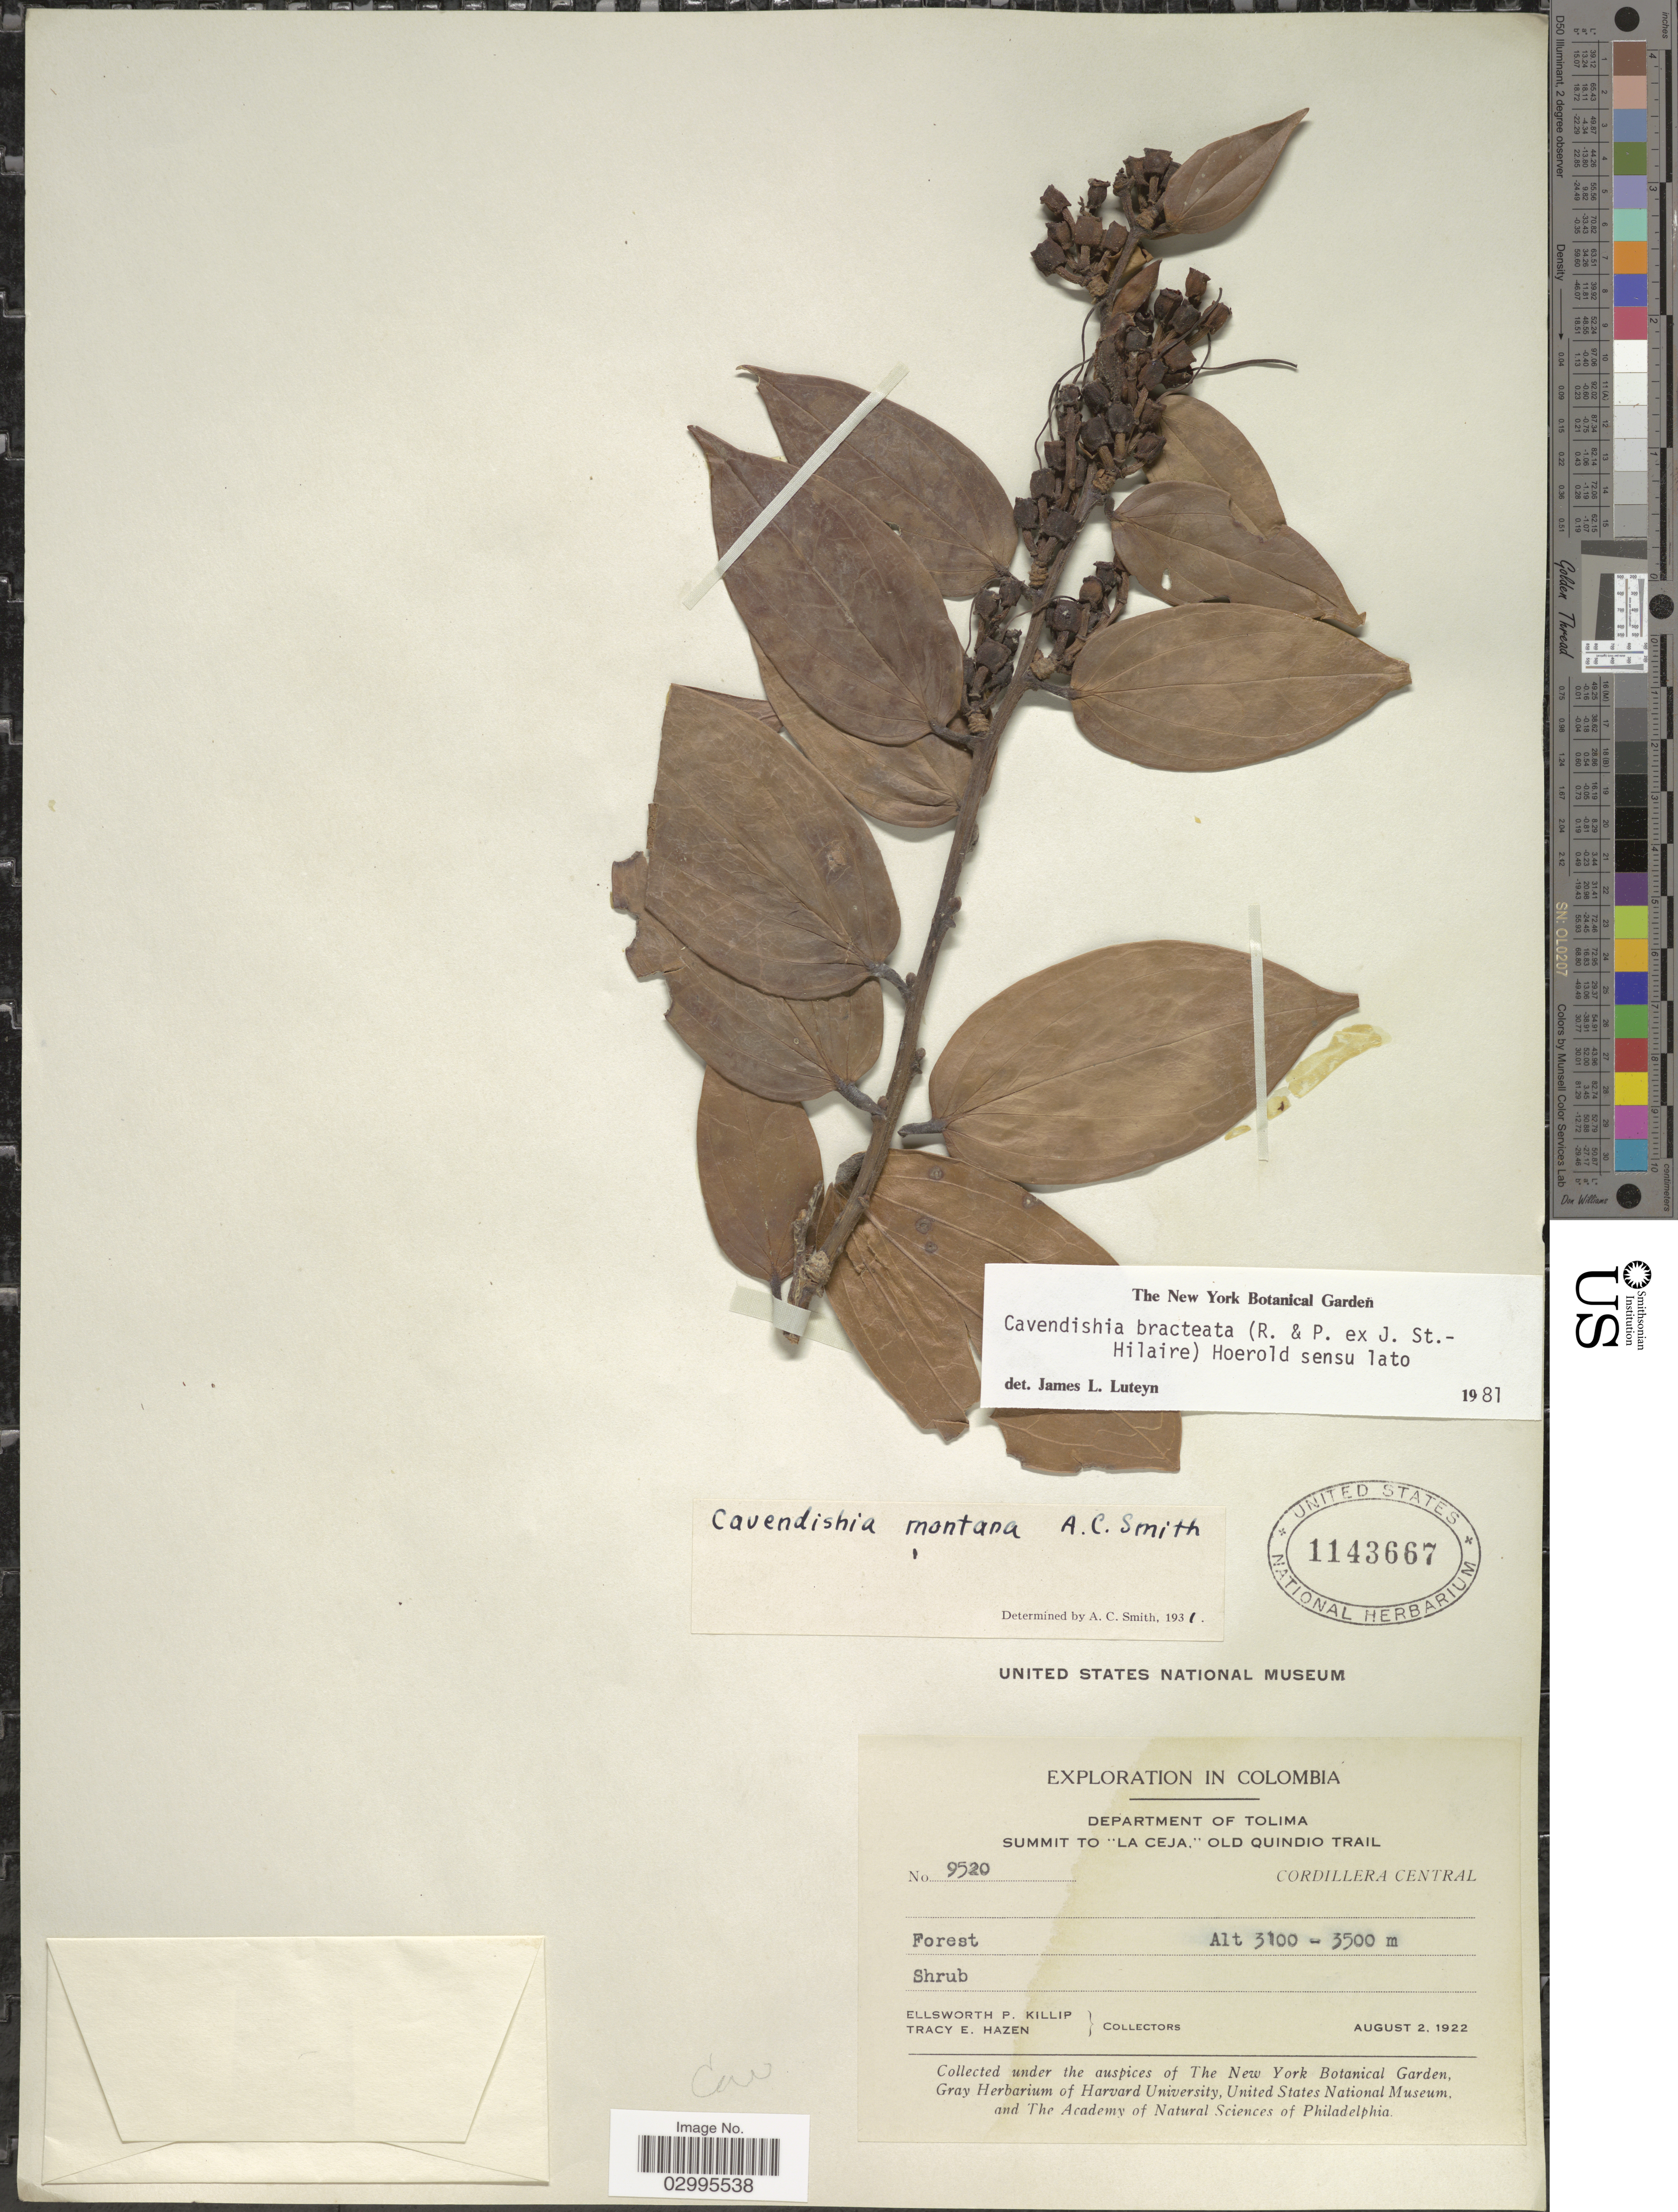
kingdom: Plantae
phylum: Tracheophyta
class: Magnoliopsida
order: Ericales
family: Ericaceae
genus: Cavendishia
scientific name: Cavendishia bracteata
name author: (Ruiz & Pav. ex J. St.-Hil.) Hoerold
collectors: E. P. Killip & T. E. Hazen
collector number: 9520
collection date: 1922-08-02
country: Colombia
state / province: Tolima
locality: Department of Tolima Summit to 'La ceja,' Old Quindio Trail. Cordillera Central.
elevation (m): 3100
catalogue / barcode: US 1143667